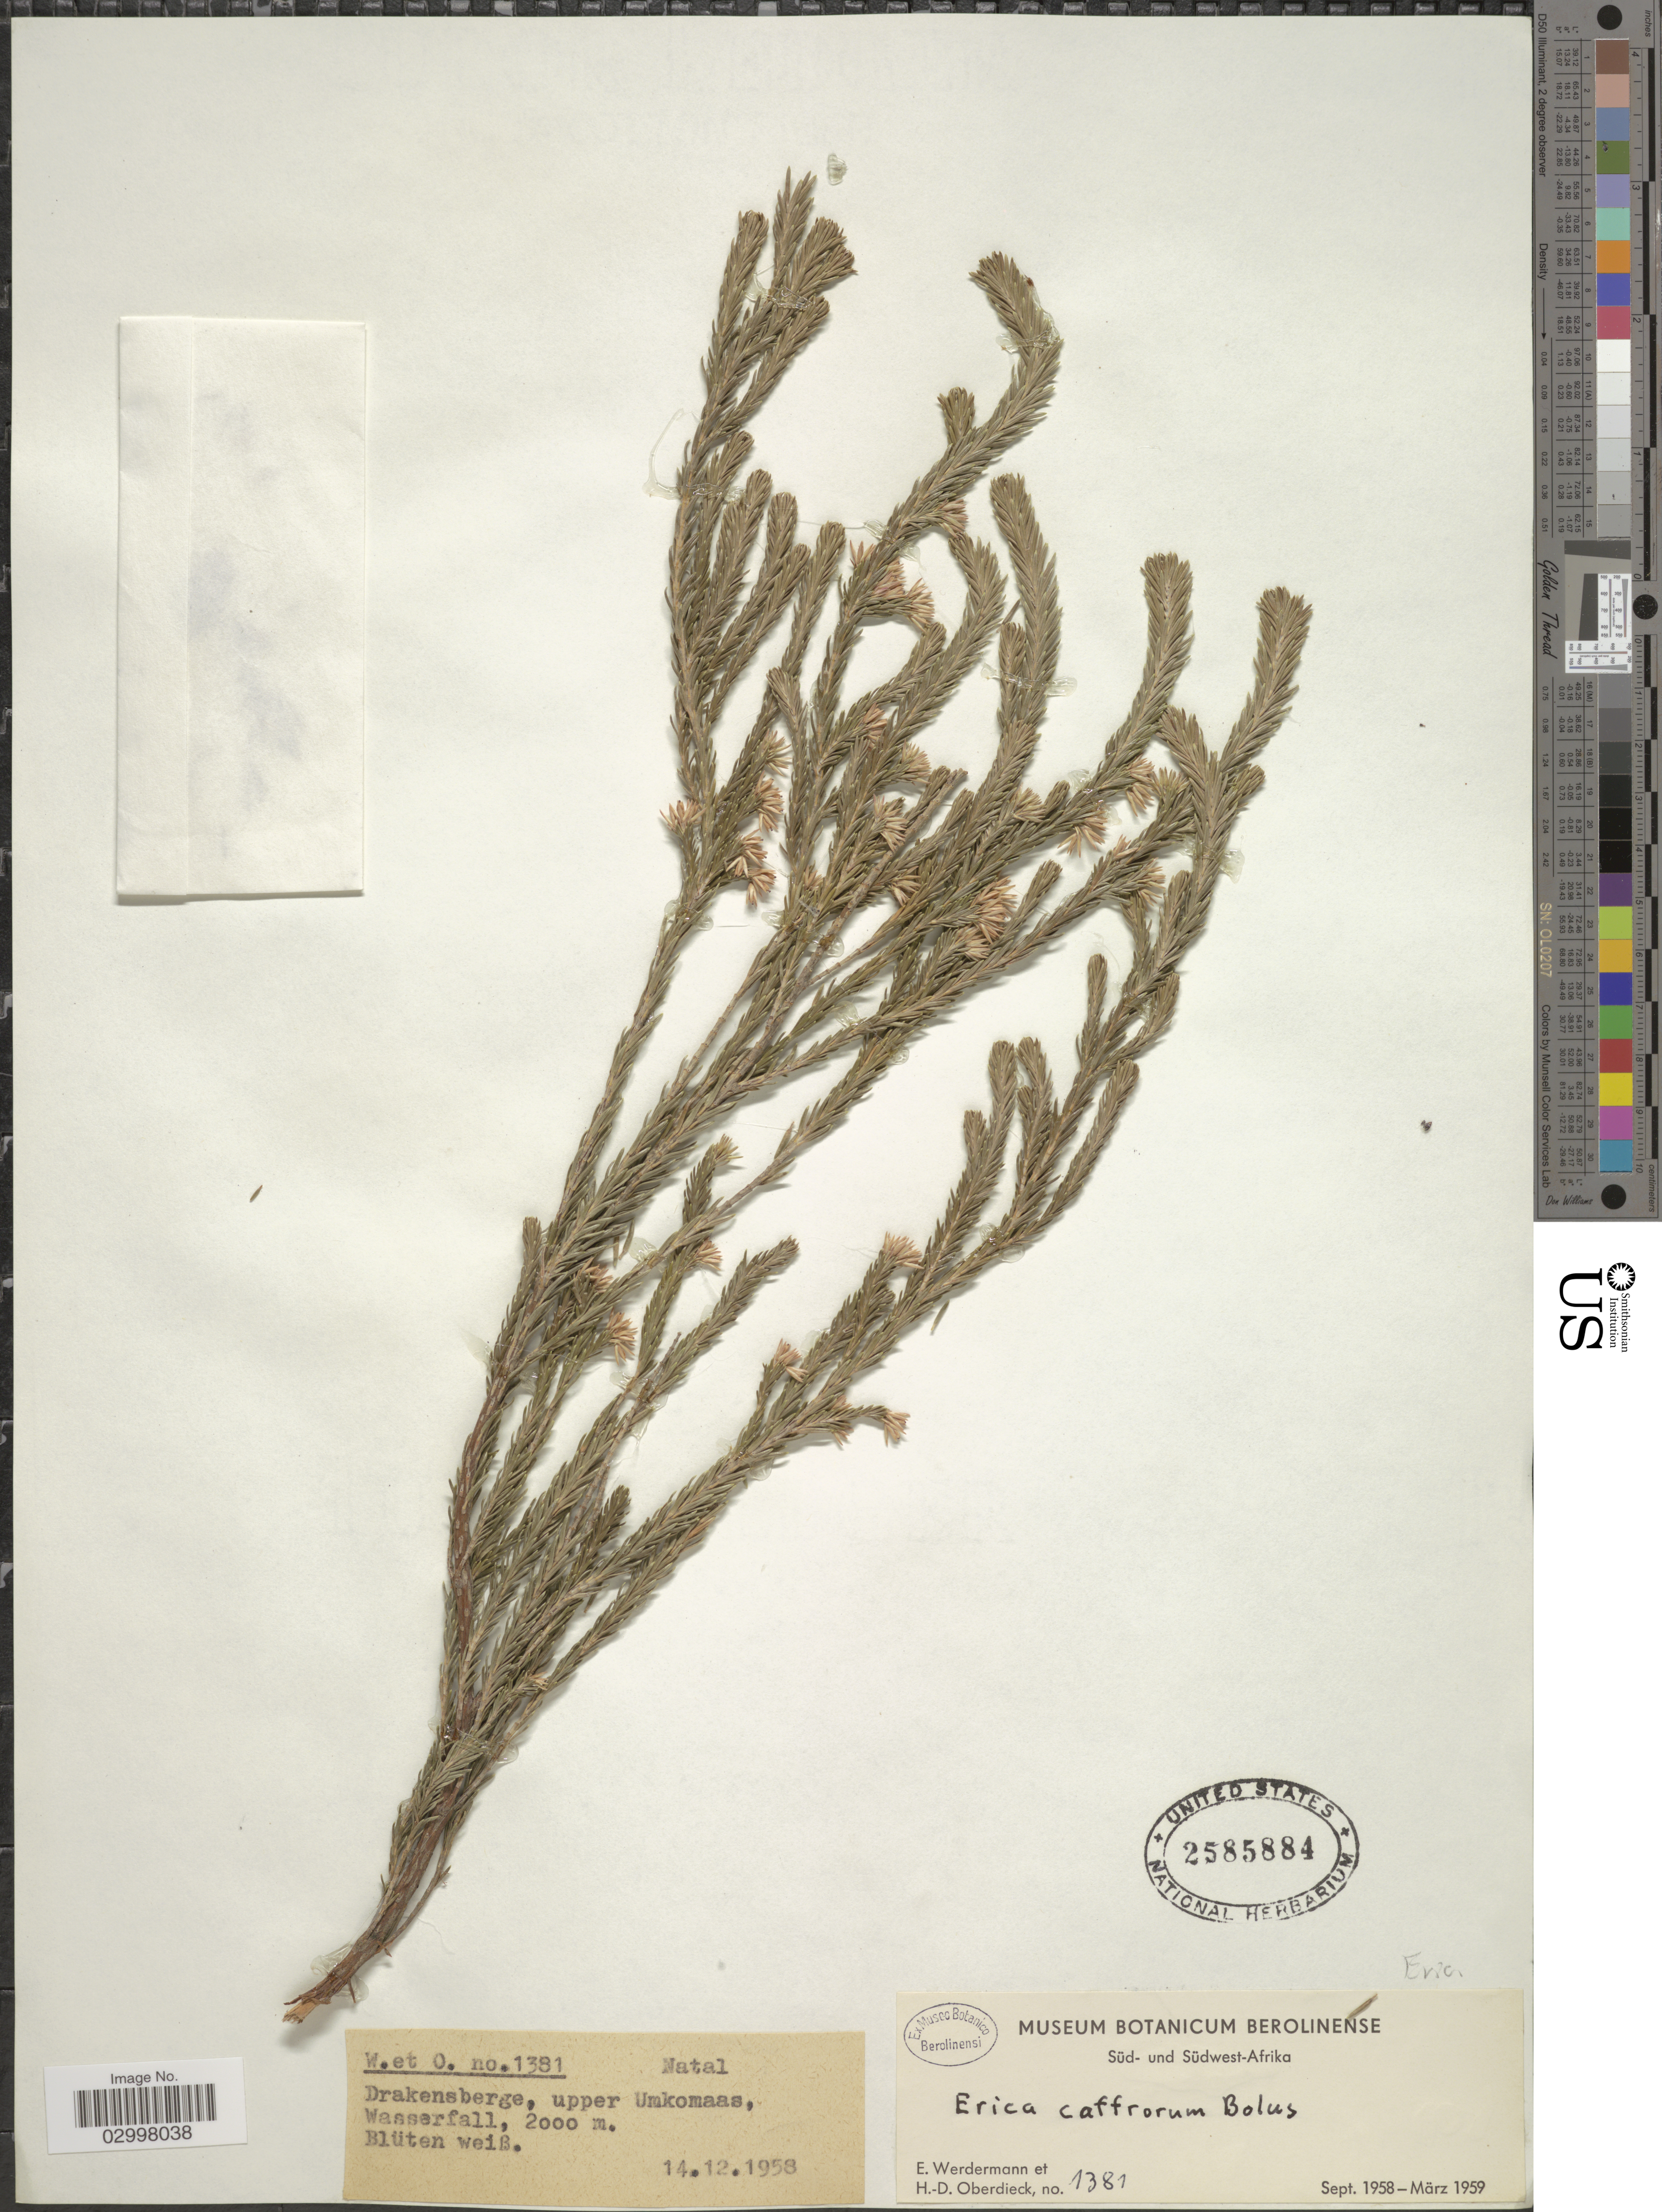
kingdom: Plantae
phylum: Tracheophyta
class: Magnoliopsida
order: Ericales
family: Ericaceae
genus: Erica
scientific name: Erica caffrorum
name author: Bolus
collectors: E. Werdermann & H. Oberdieck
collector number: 1381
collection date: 1958-12-14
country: South Africa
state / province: KwaZulu-Natal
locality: Natal. Drankensberge, upper Umkomaas, Wasserfall. Süd-Afrika.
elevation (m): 2000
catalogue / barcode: US 2585884